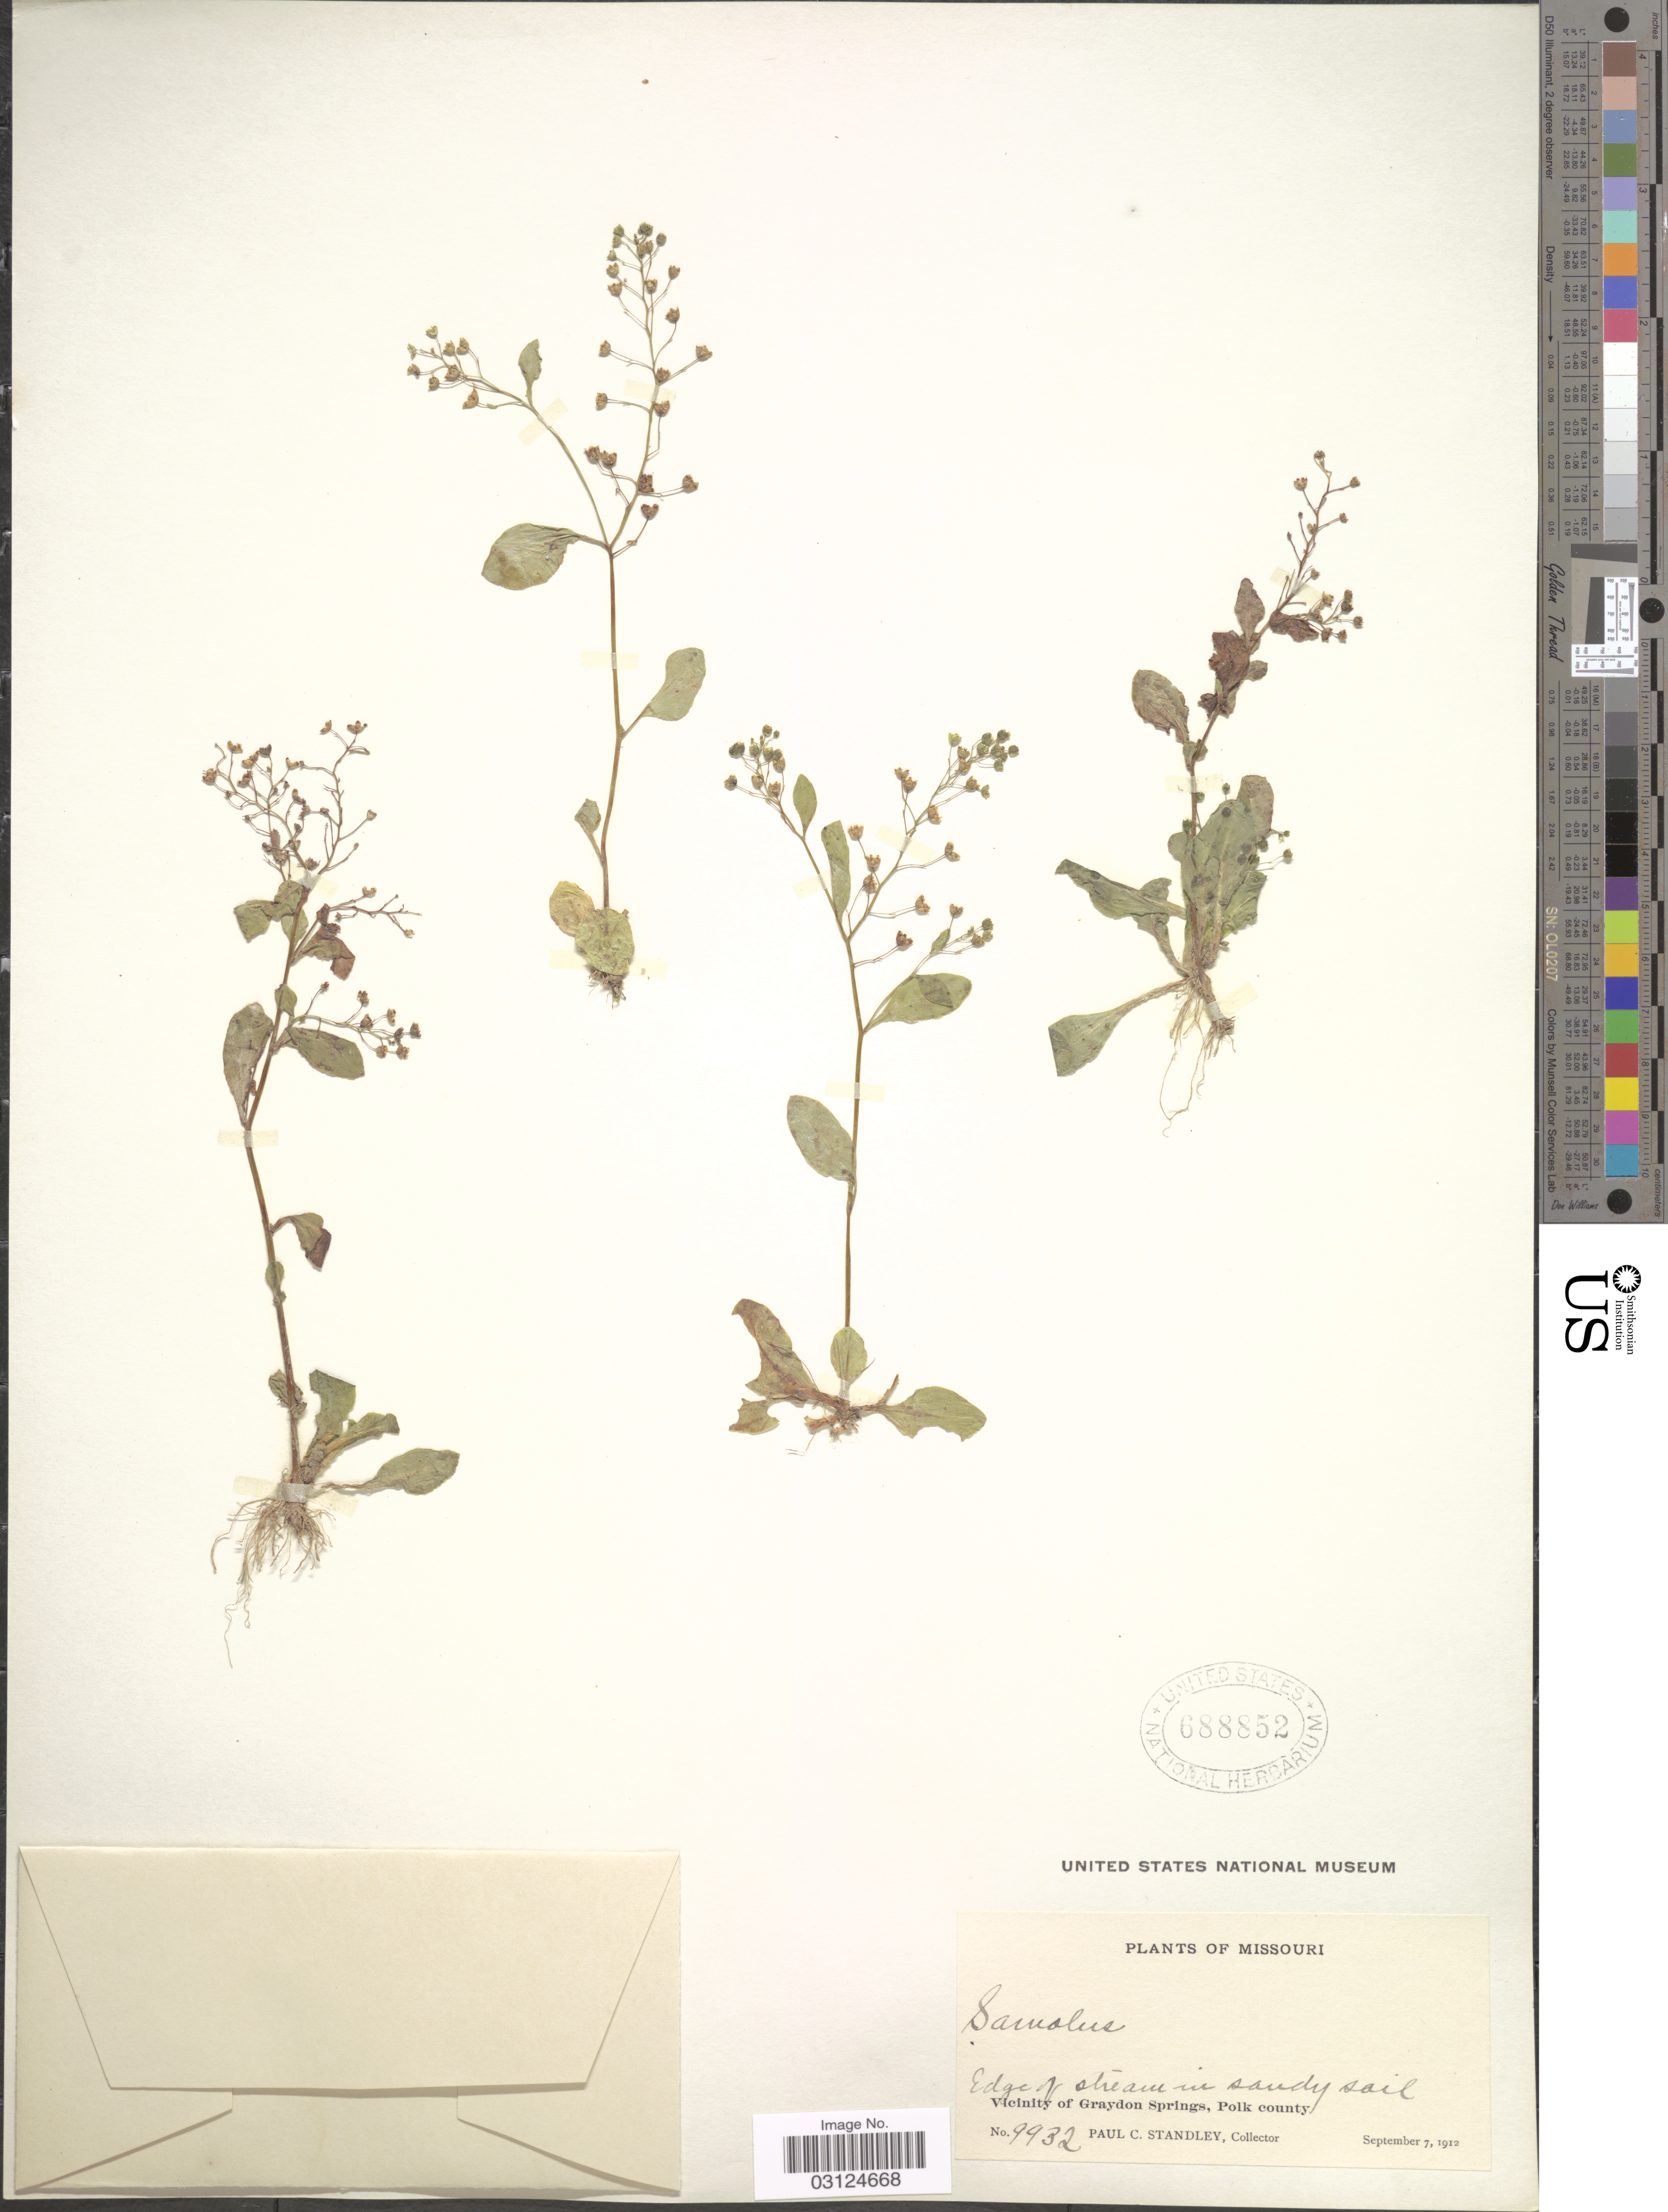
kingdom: Plantae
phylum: Tracheophyta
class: Magnoliopsida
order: Ericales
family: Primulaceae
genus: Samolus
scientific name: Samolus parviflorus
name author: Raf.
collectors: P. C. Standley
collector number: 9932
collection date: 1912-09-07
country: United States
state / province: Missouri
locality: Edge of stream in sandy soil. Vicinity of Graydon Springs, Polk County.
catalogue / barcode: US 688852